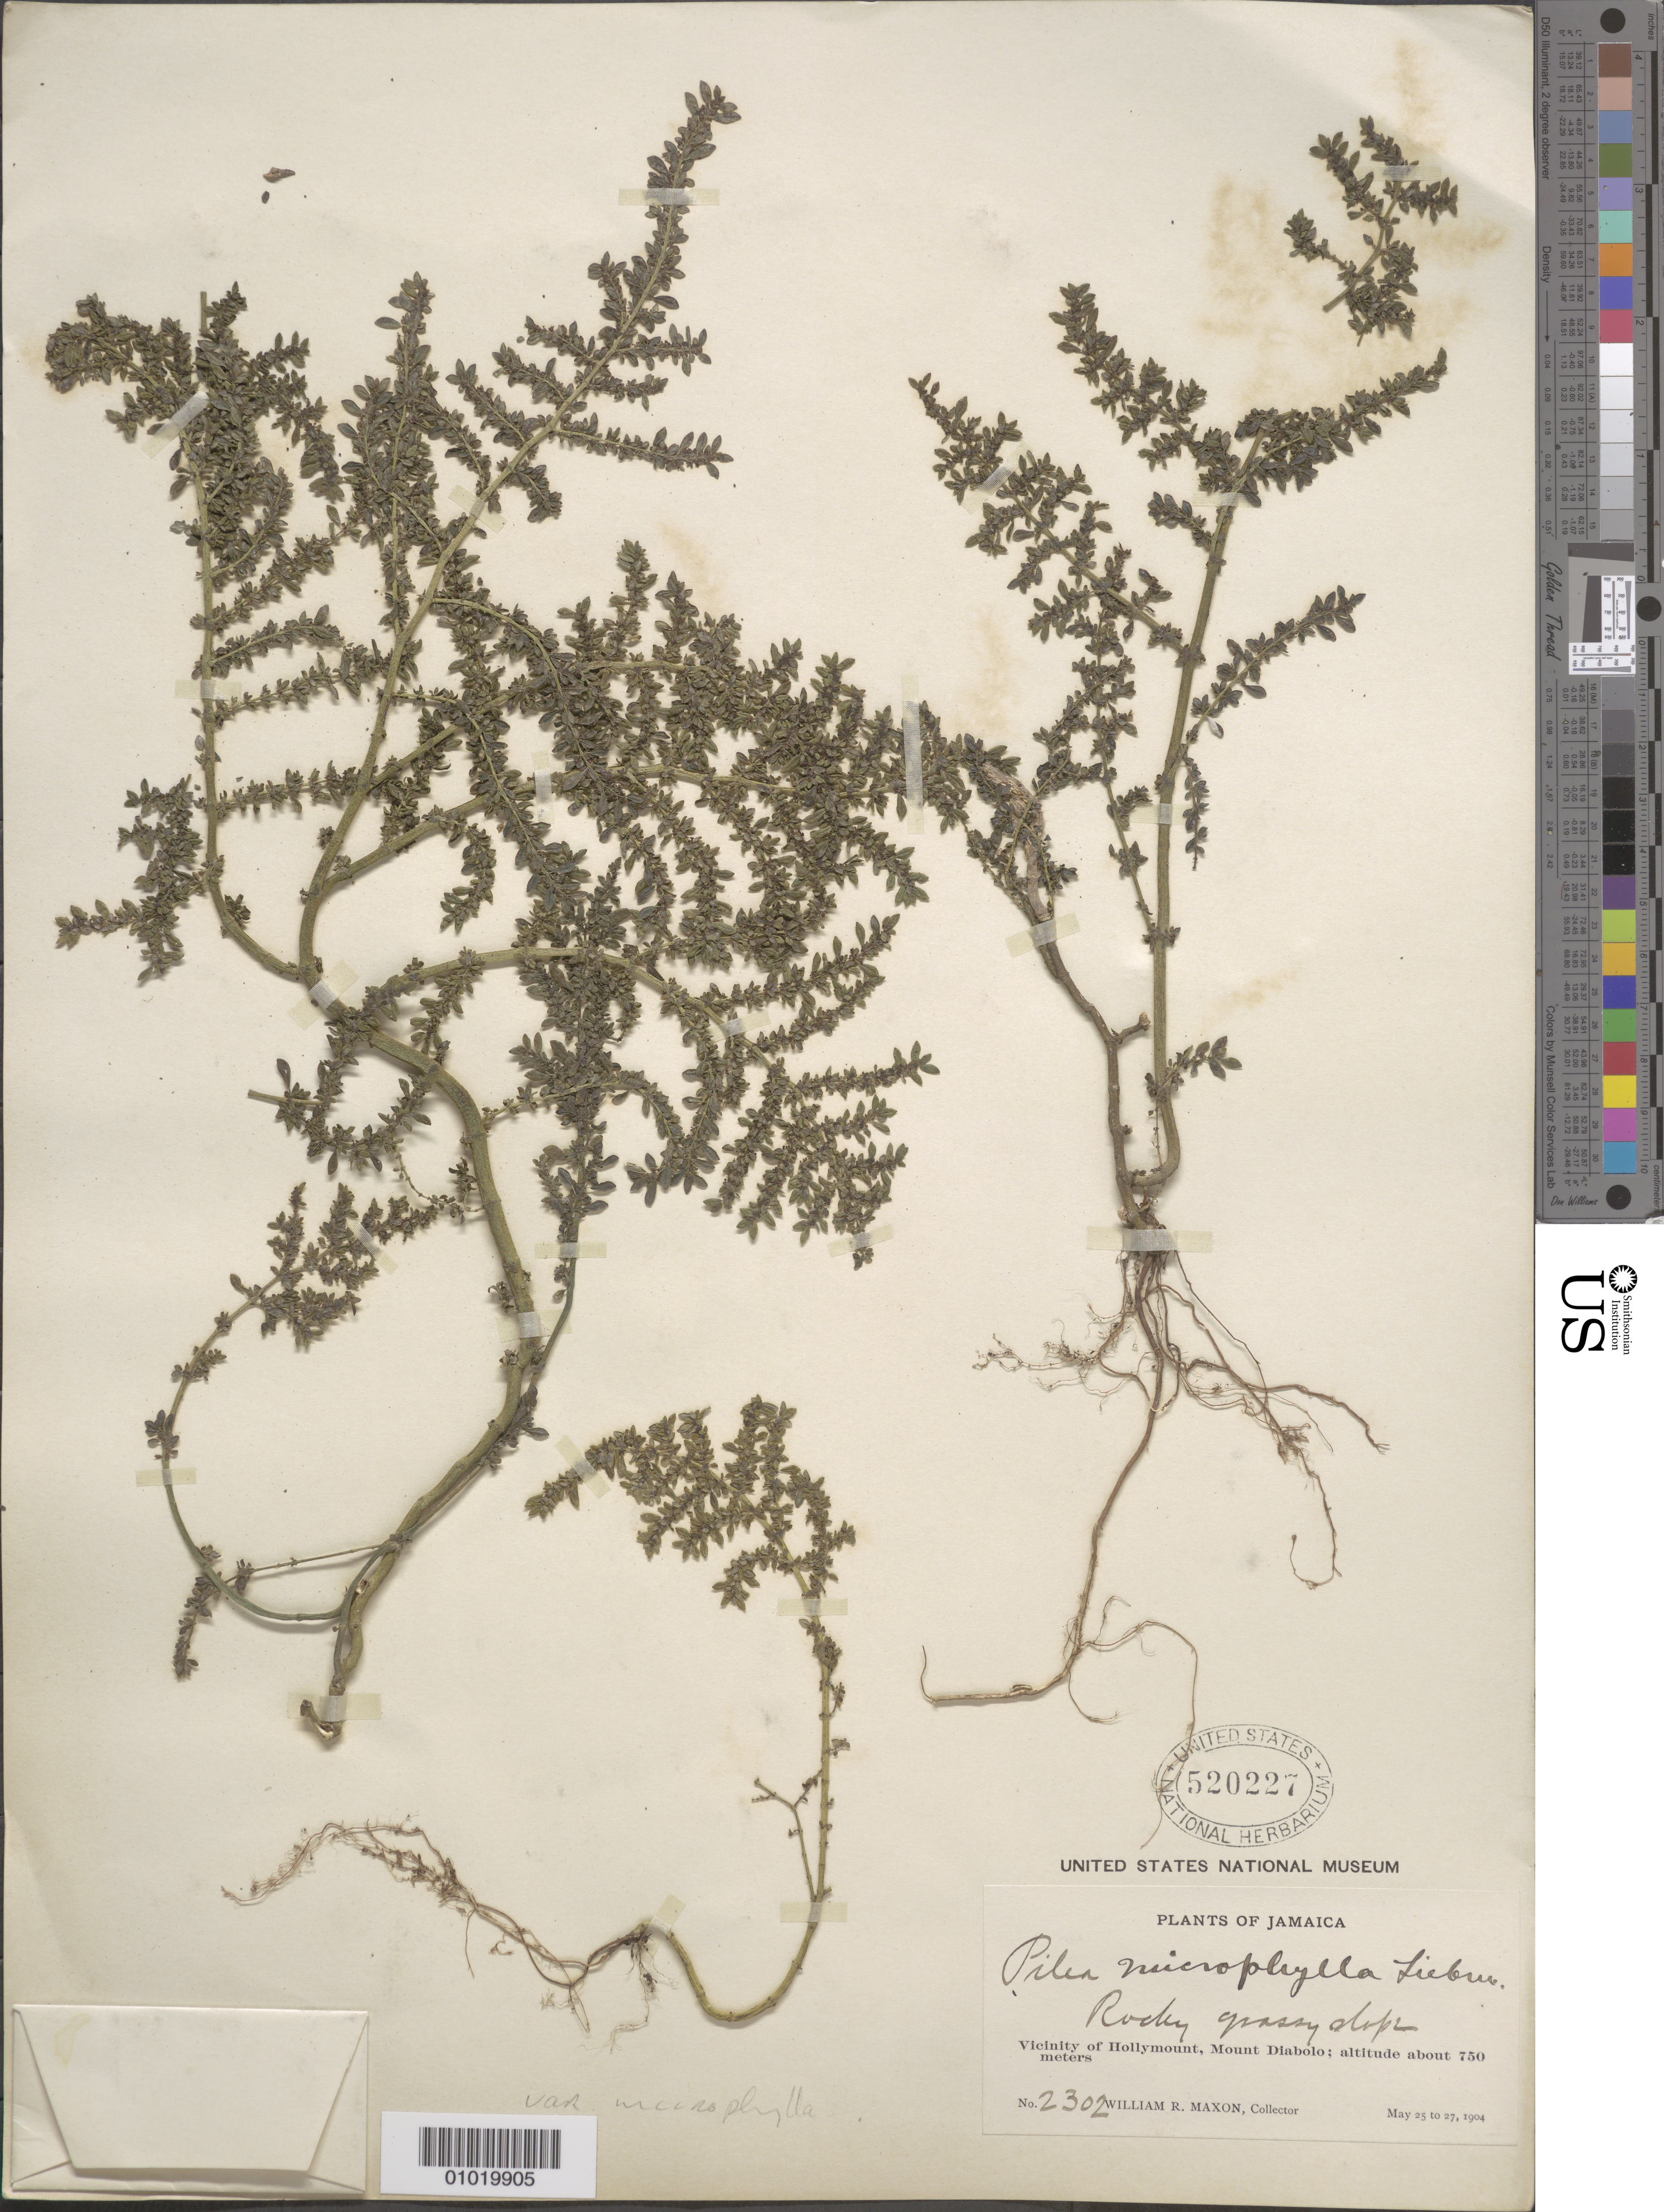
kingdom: Plantae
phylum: Tracheophyta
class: Magnoliopsida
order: Rosales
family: Urticaceae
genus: Pilea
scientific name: Pilea microphylla var. microphylla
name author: (L.) Liebm.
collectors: W. R. Maxon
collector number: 2302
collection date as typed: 25 May 1904 to 27 May 1904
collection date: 1904-05-25/1904-05-27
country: Jamaica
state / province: Saint Catherine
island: Jamaica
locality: Vicinity of Hollymount, Mount Diablo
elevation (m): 750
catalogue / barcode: US 520227